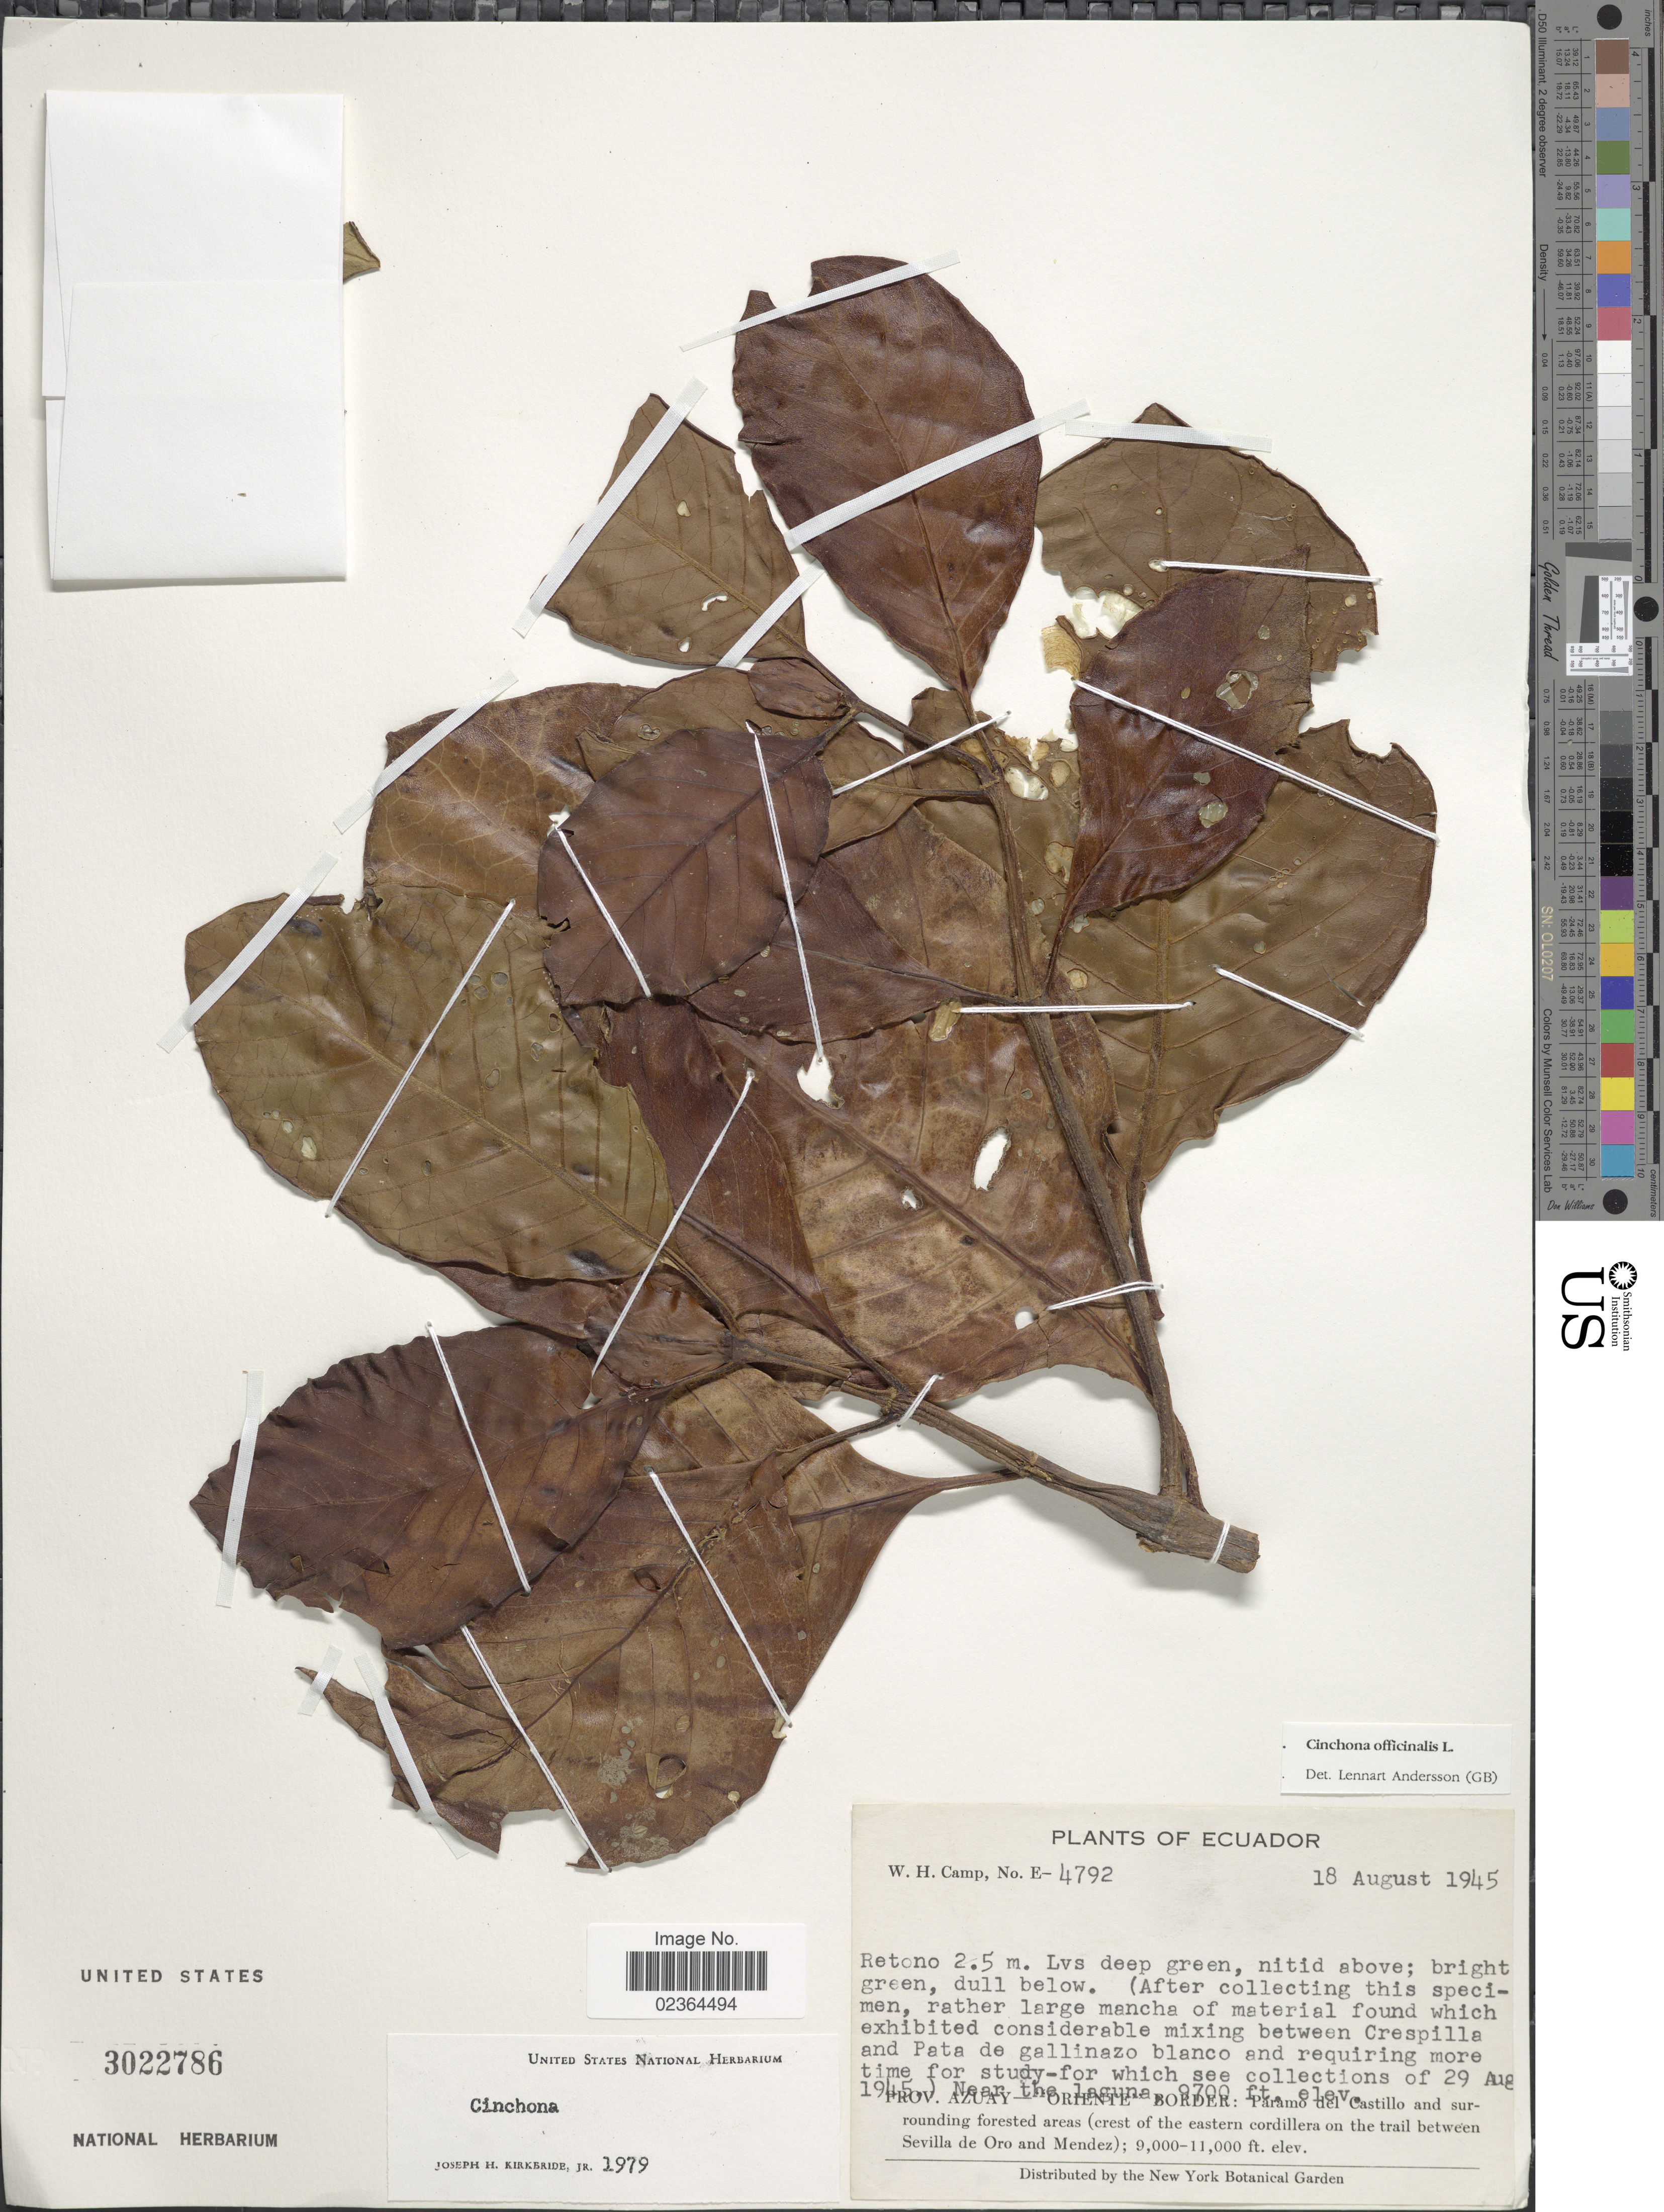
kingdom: Plantae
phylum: Tracheophyta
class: Magnoliopsida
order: Gentianales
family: Rubiaceae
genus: Cinchona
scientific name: Cinchona officinalis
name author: L.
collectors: W. H. Camp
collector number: E-4792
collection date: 1945-08-18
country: Ecuador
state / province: Azuay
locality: Prov. Azuay Oriente Border: Paramo del Castillo and surrounding forested area (crest of the eastern cordillera on the trail between Sevilla de Oro and Mendez)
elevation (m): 2957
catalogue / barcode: US 3022786